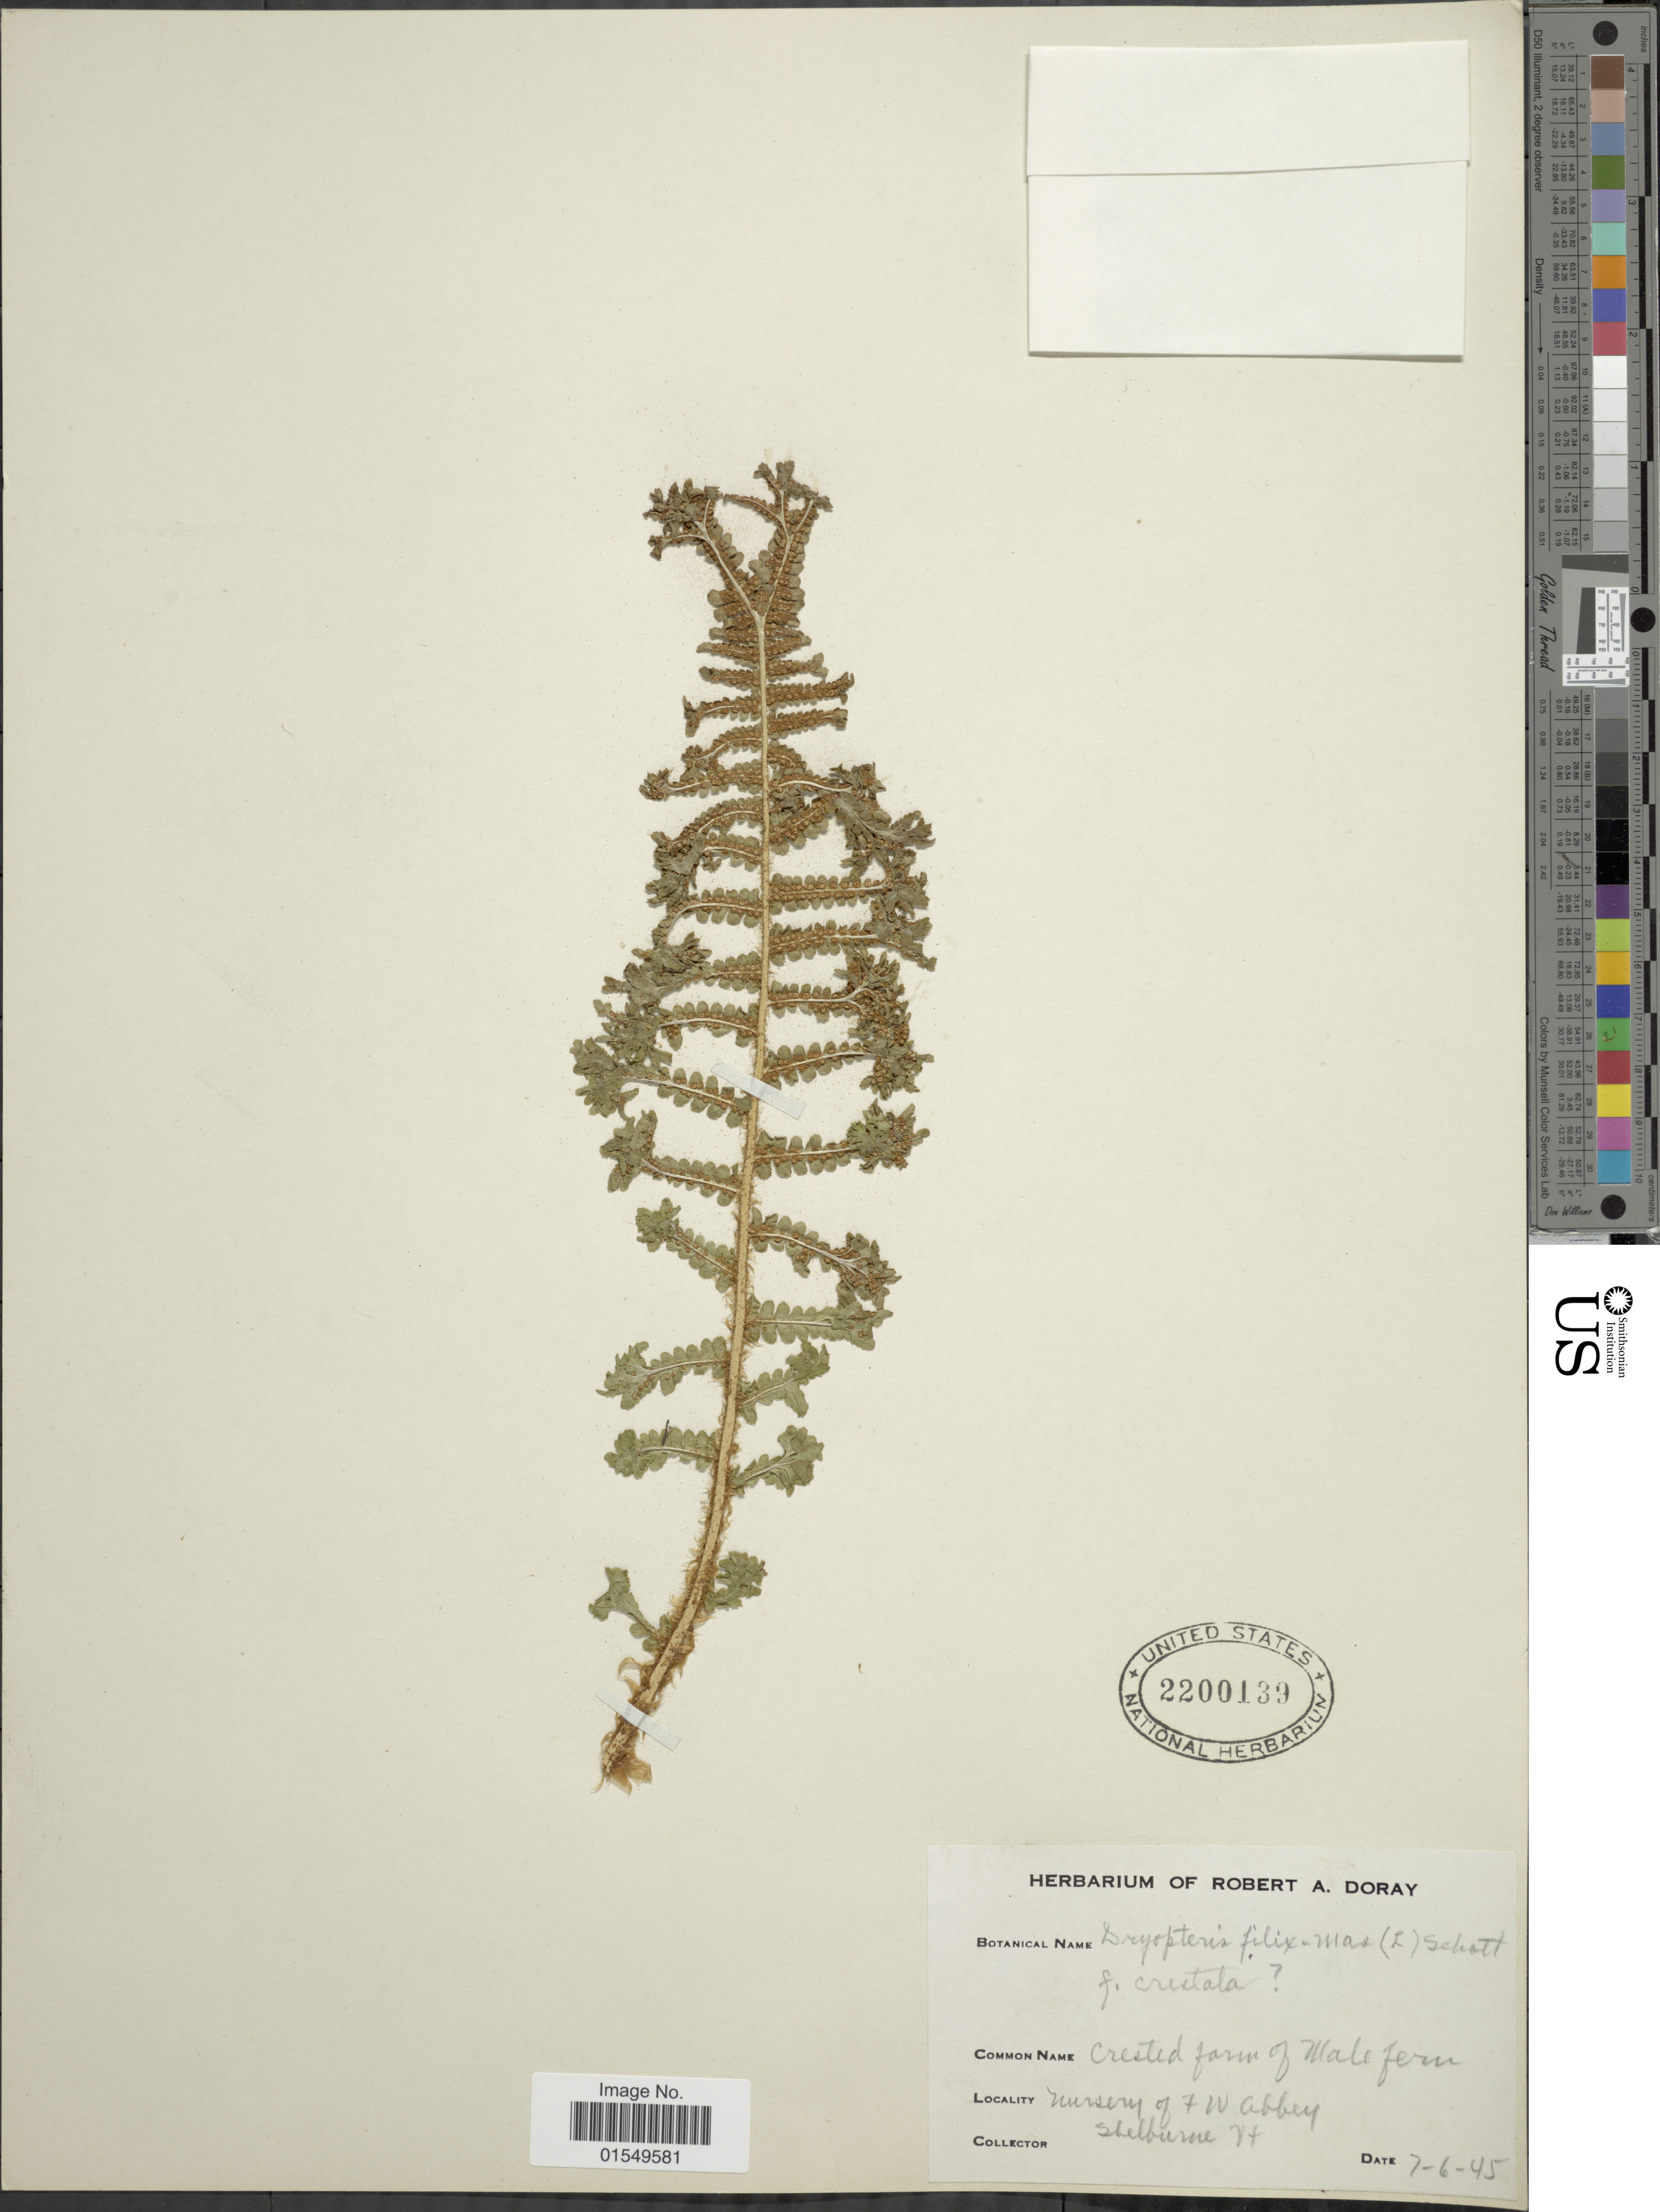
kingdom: Plantae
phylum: Tracheophyta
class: Polypodiopsida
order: Polypodiales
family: Dryopteridaceae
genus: Dryopteris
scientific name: Dryopteris filix-mas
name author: (L.) Schott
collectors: ex herb. Robert A. Doray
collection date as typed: Transcribed d/m/y: 6/7/45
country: United States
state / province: Vermont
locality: Shelburne, Vt.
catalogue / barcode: US 2200139